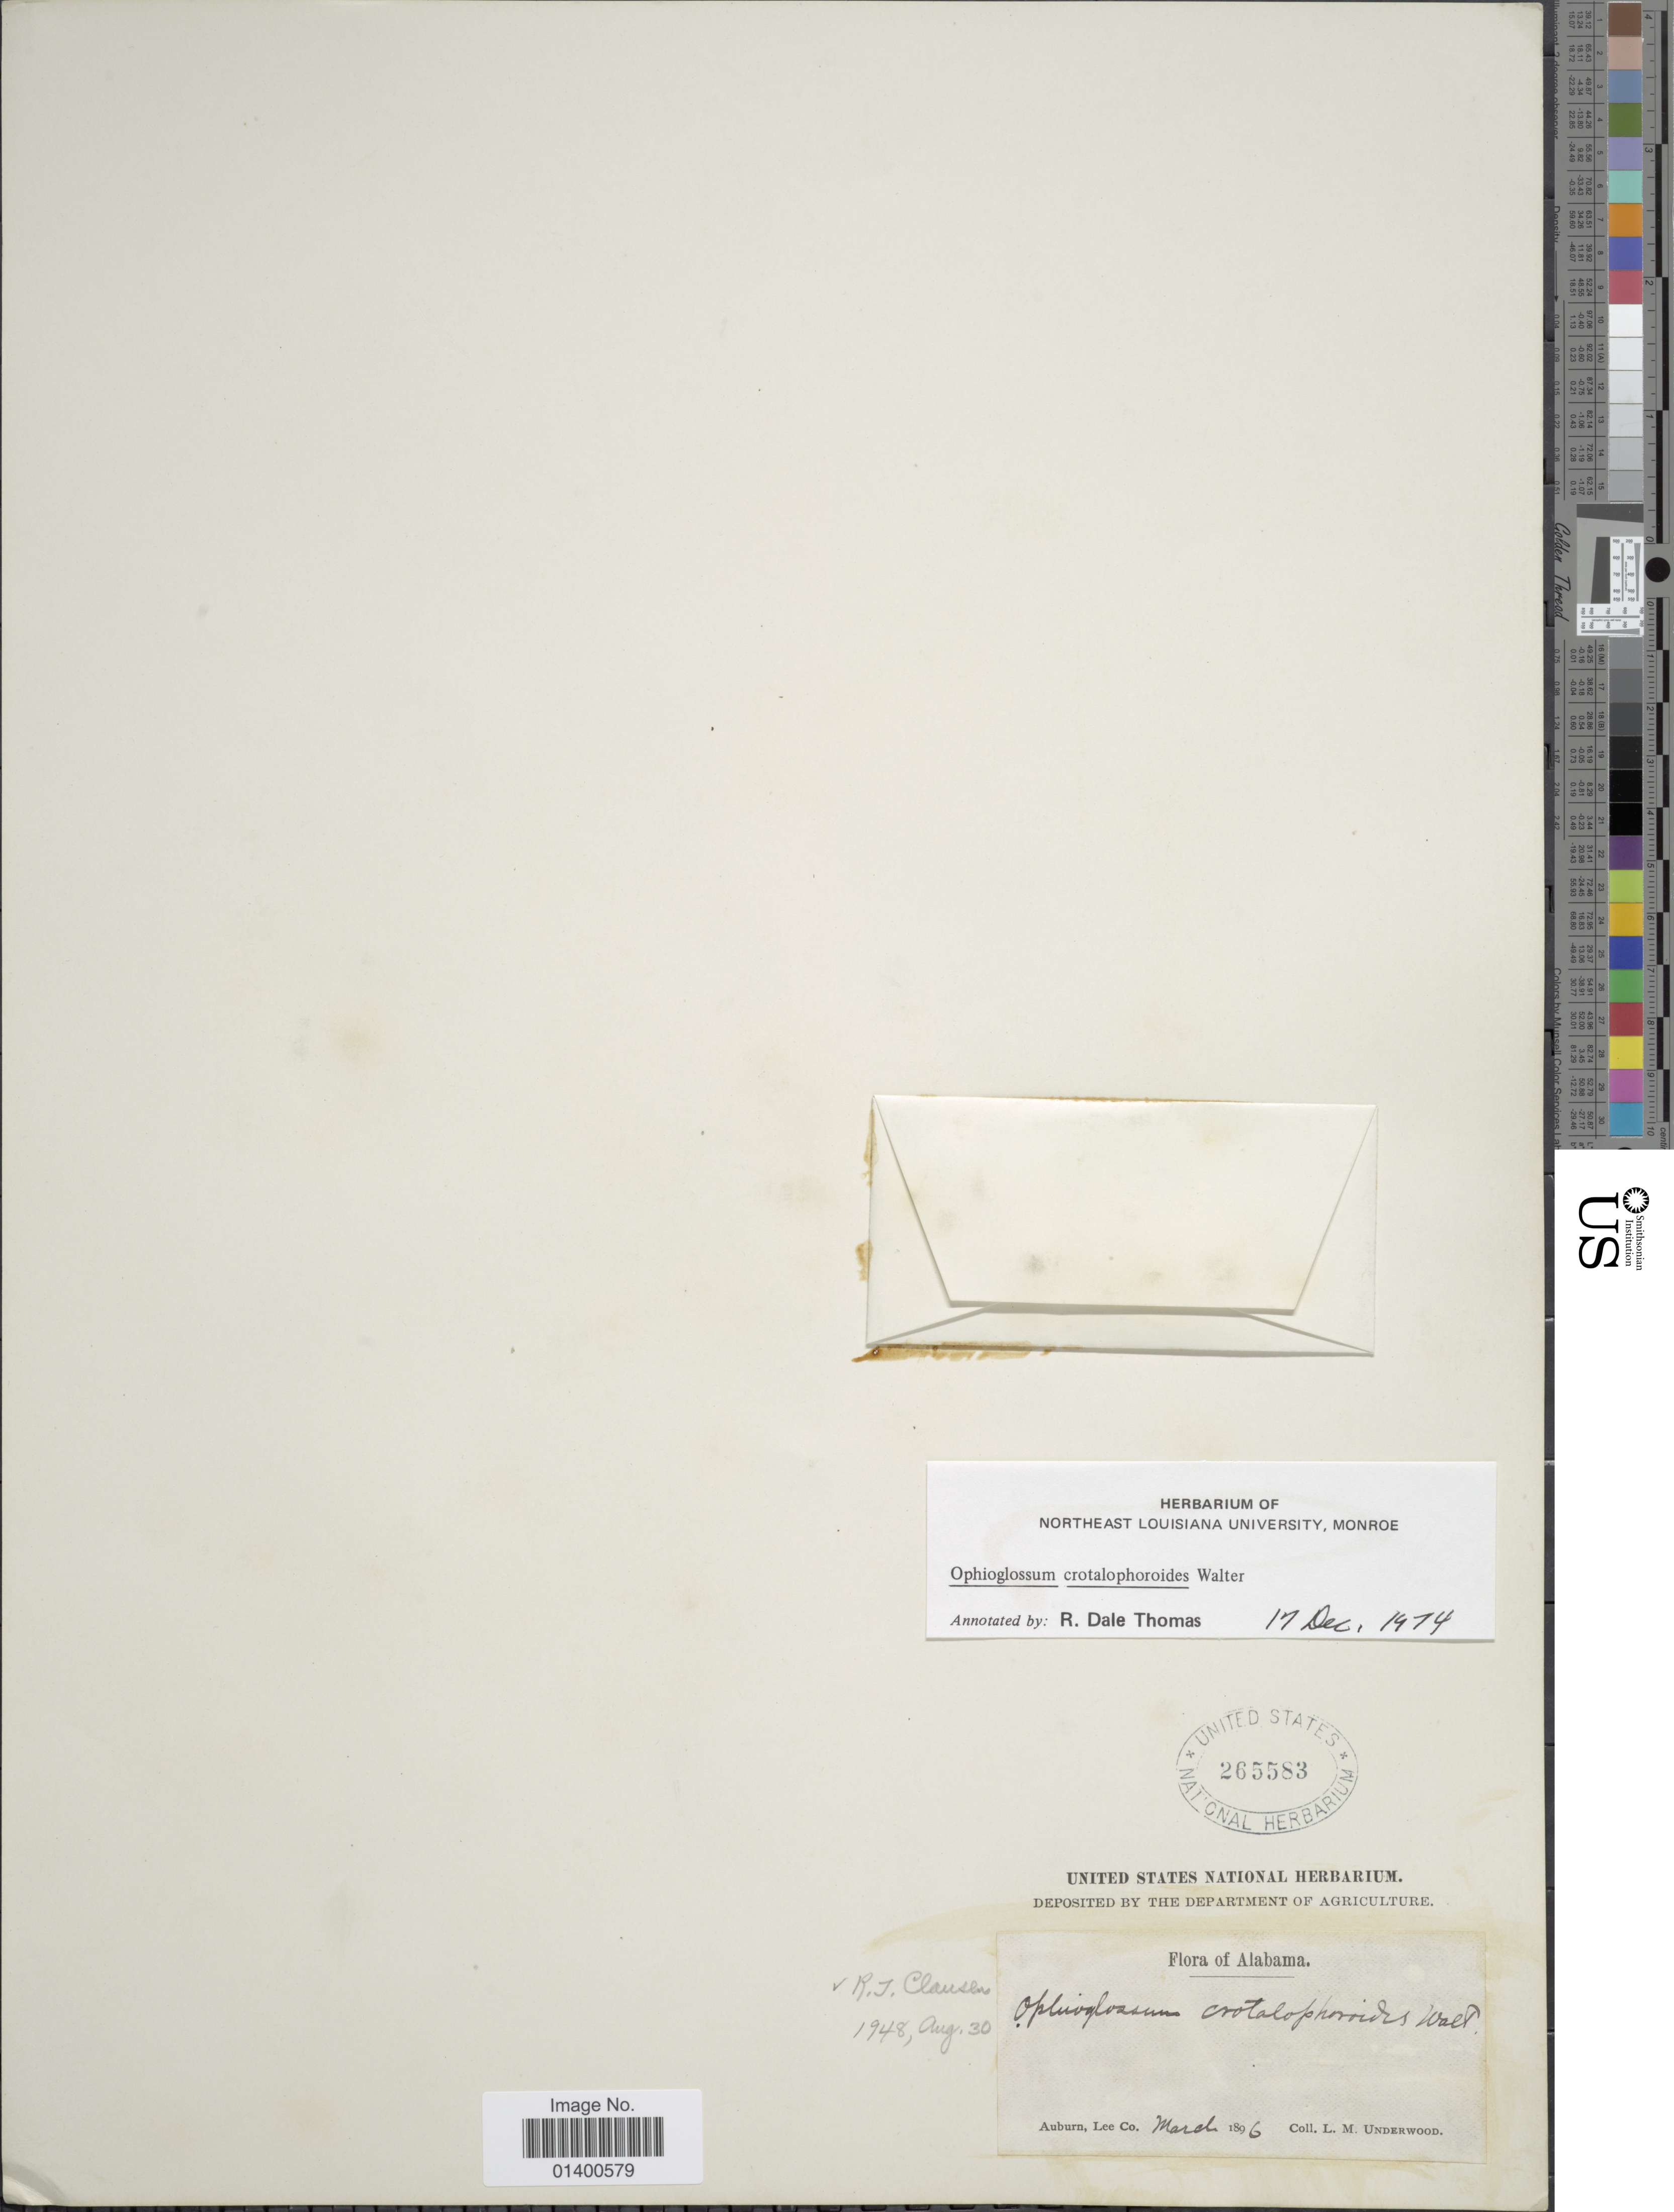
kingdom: Plantae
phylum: Tracheophyta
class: Polypodiopsida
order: Ophioglossales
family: Ophioglossaceae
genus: Ophioglossum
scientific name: Ophioglossum crotalophoroides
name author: Walter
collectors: L. M. Underwood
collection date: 1896-03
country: United States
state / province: Alabama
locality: Auburn, Lee Co.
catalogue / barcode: US 265583